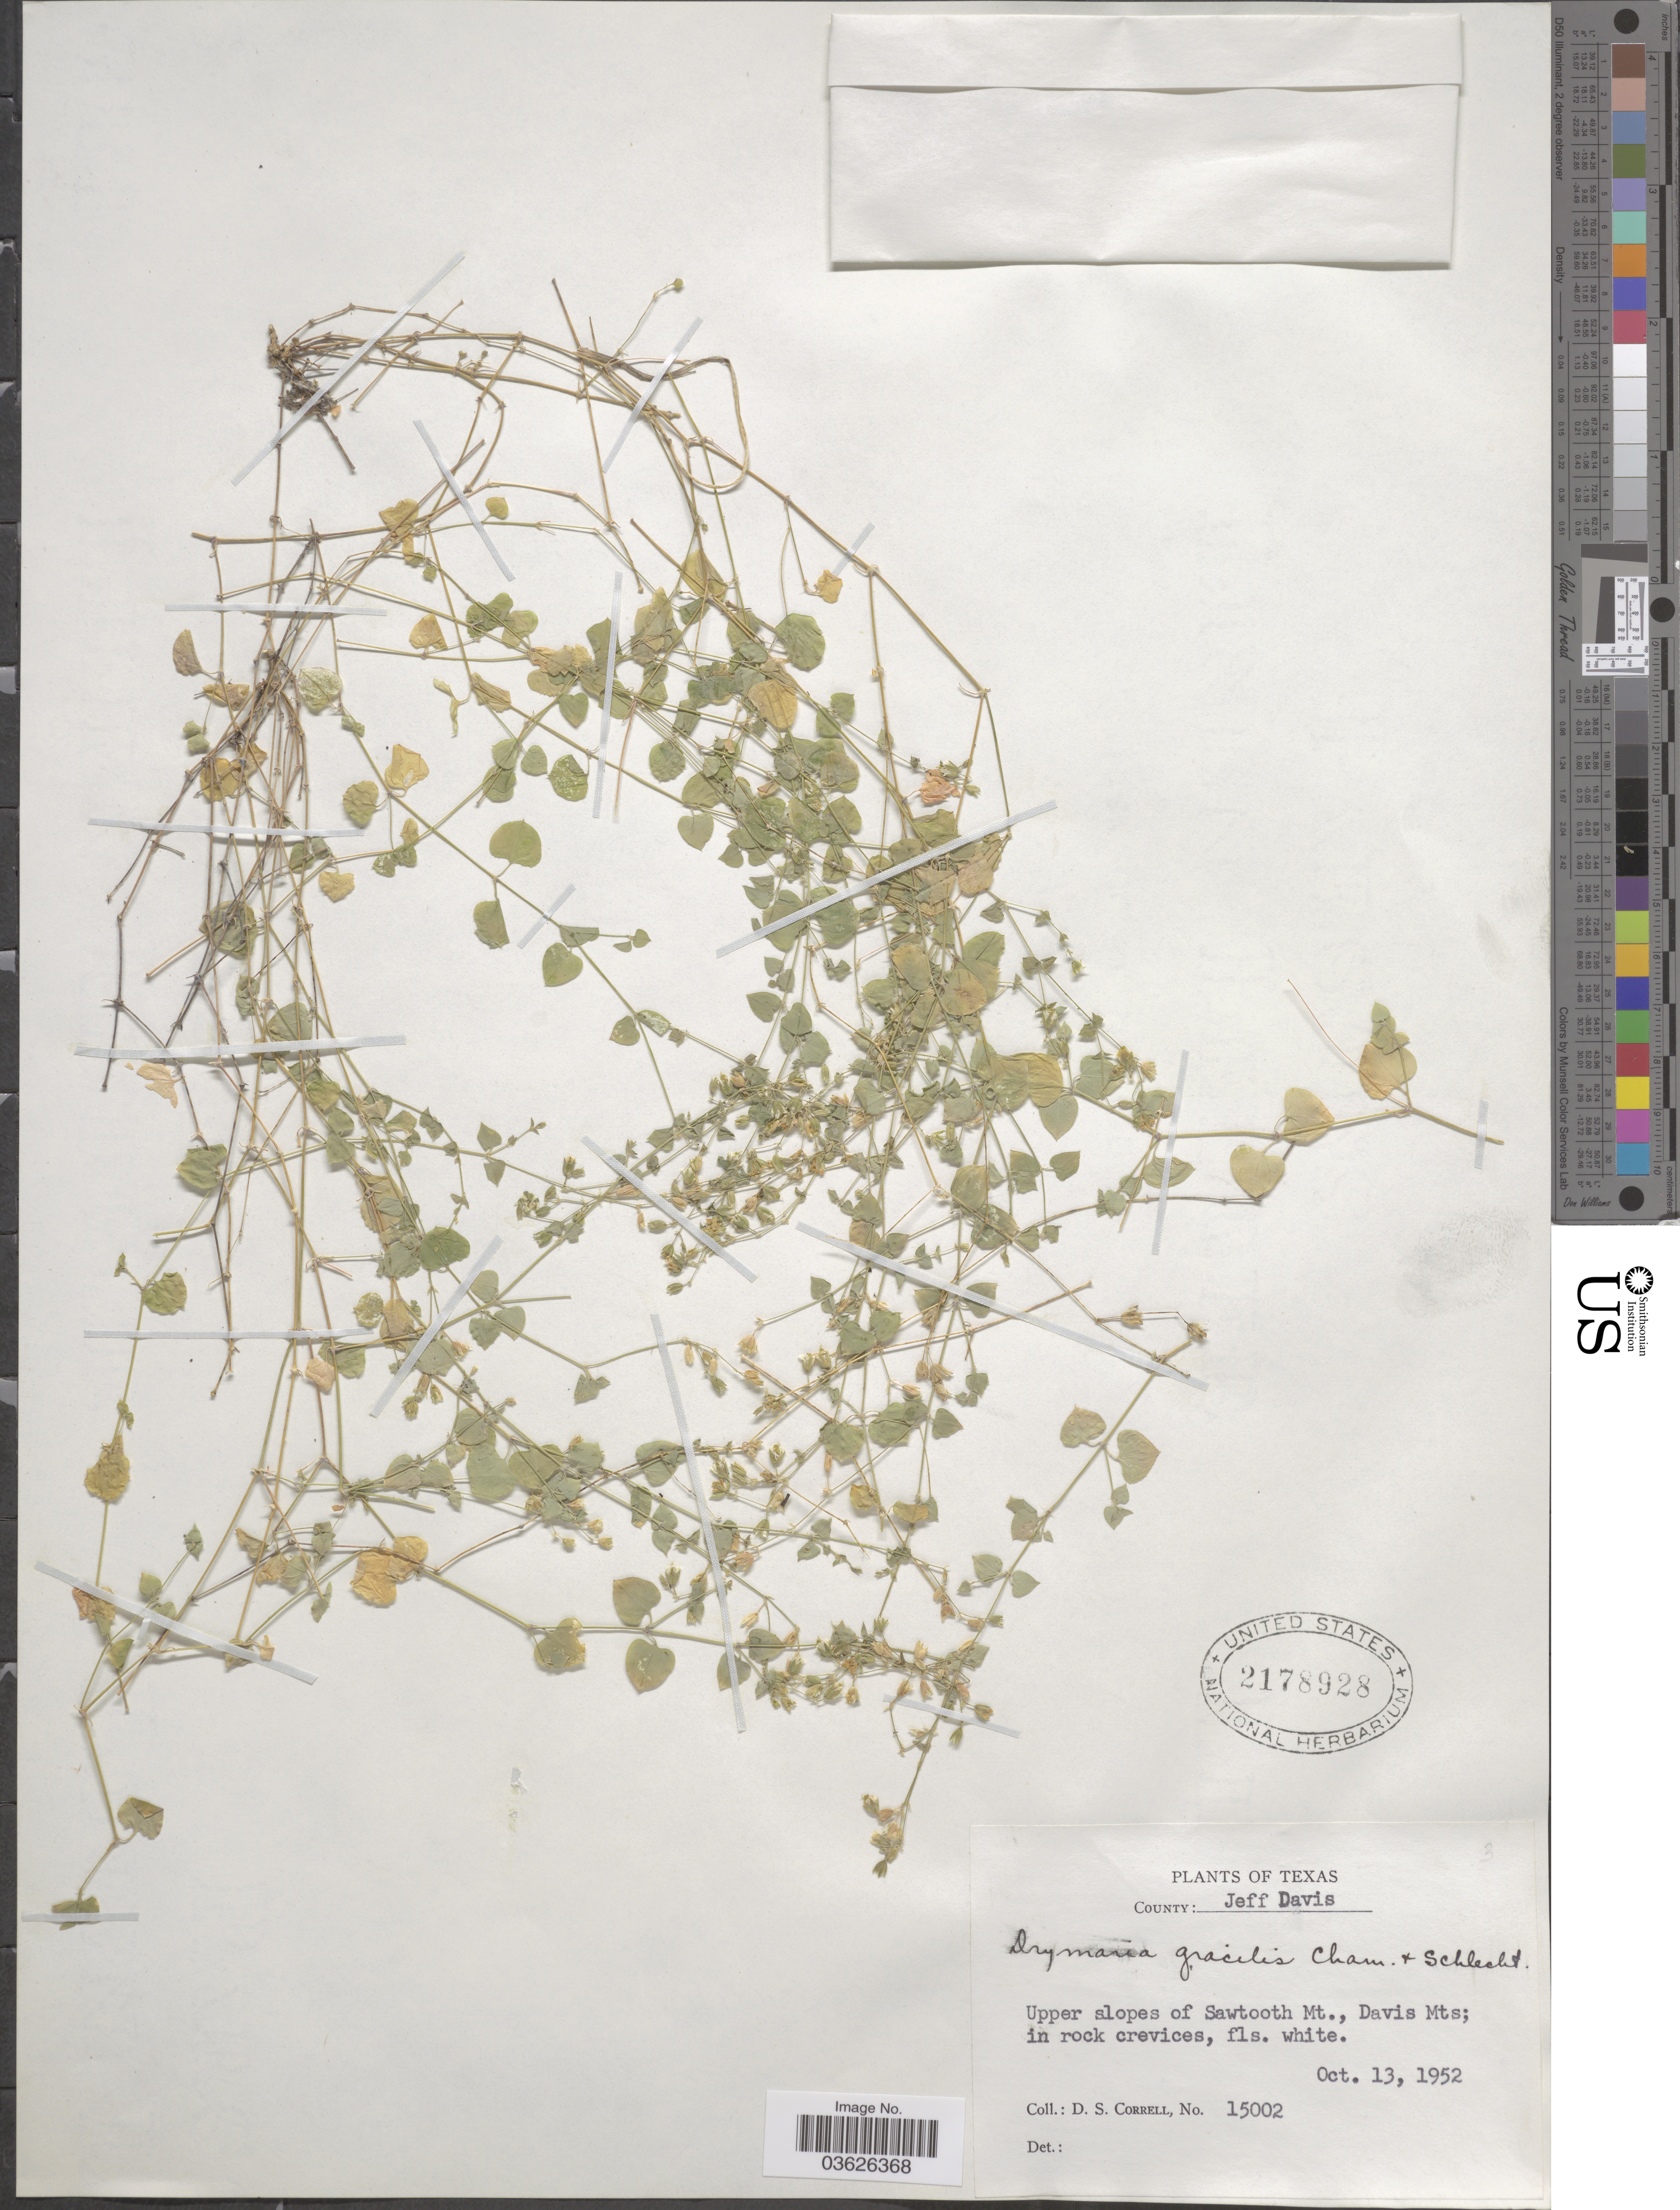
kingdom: Plantae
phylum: Tracheophyta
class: Magnoliopsida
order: Caryophyllales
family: Caryophyllaceae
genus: Drymaria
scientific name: Drymaria gracilis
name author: Cham. & Schltdl.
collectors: D. S. Correll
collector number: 15002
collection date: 1952-10-13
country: United States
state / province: Texas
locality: County: Jeff Davis. Upper slopes of Sawtooth Mt., Davis Mts.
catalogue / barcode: US 2178928